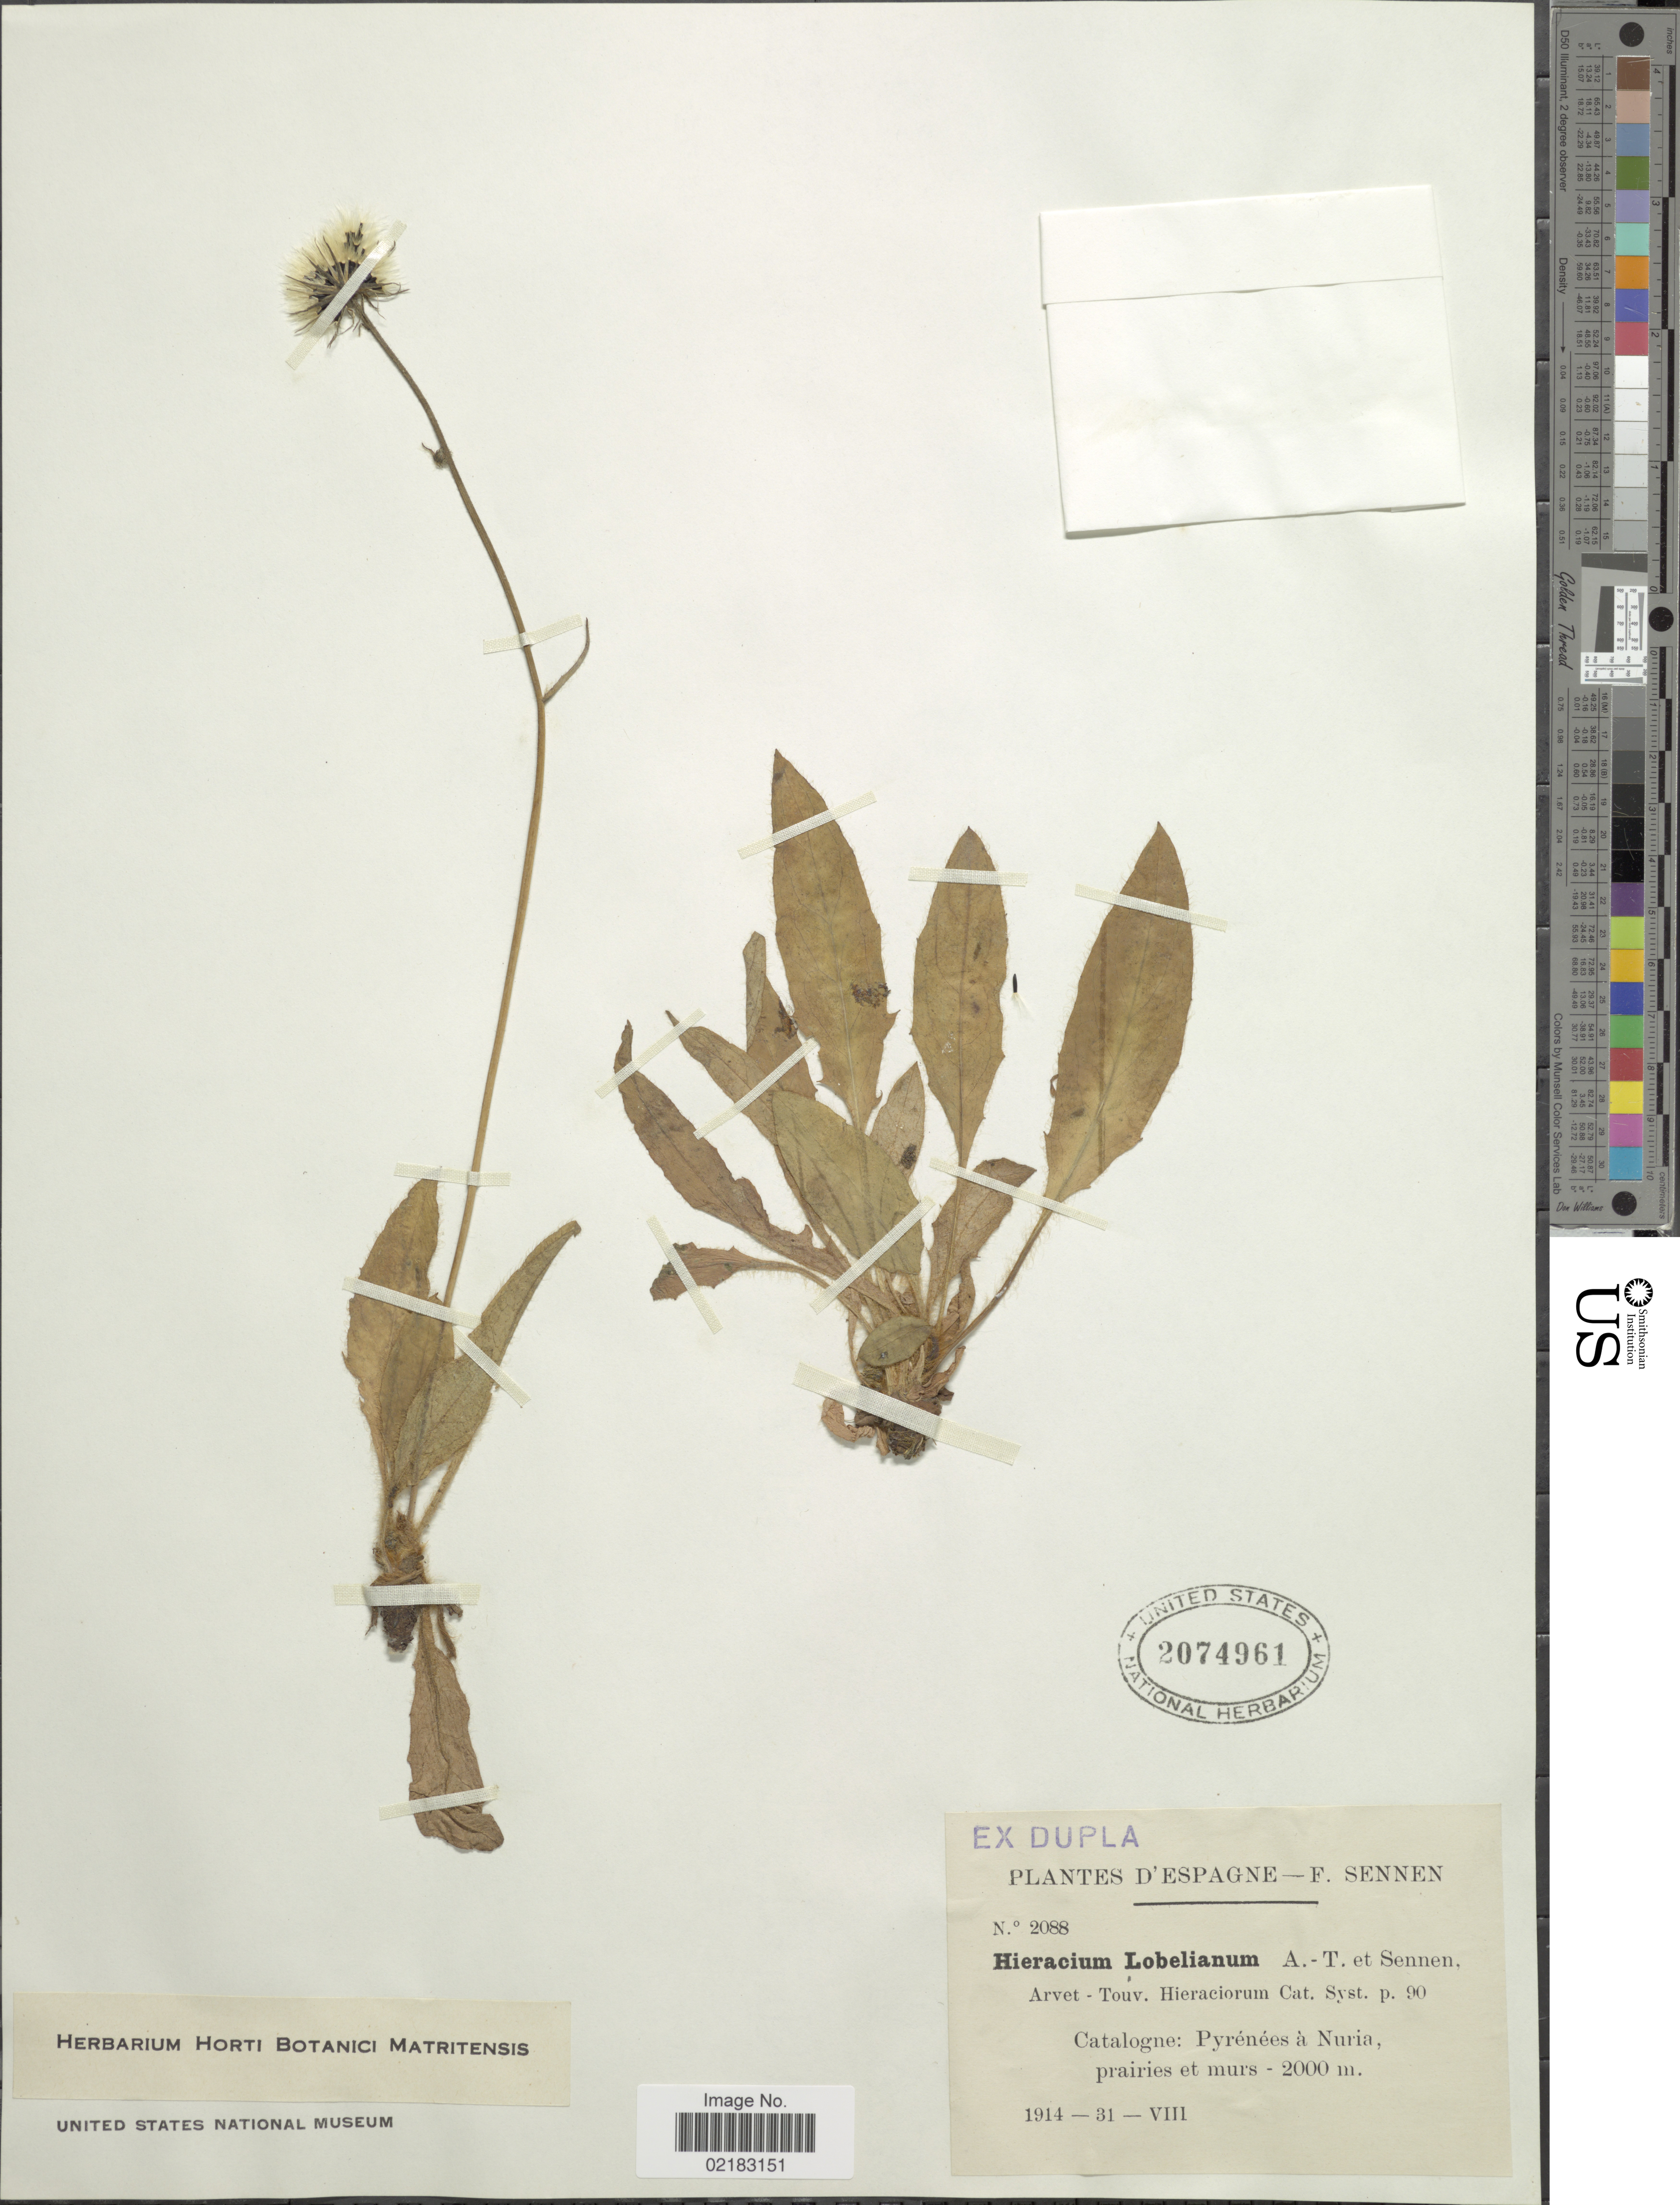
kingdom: Plantae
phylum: Tracheophyta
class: Magnoliopsida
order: Asterales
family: Asteraceae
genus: Hieracium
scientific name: Hieracium lobelianum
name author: Arvet-Touvet & Sennen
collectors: E. Sennen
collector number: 2088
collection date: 1914-08-31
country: Spain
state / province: Catalunya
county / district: Girona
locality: Catalogne: Pyrenees a Nuria, prairies et murs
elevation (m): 2000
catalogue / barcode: US 2074961